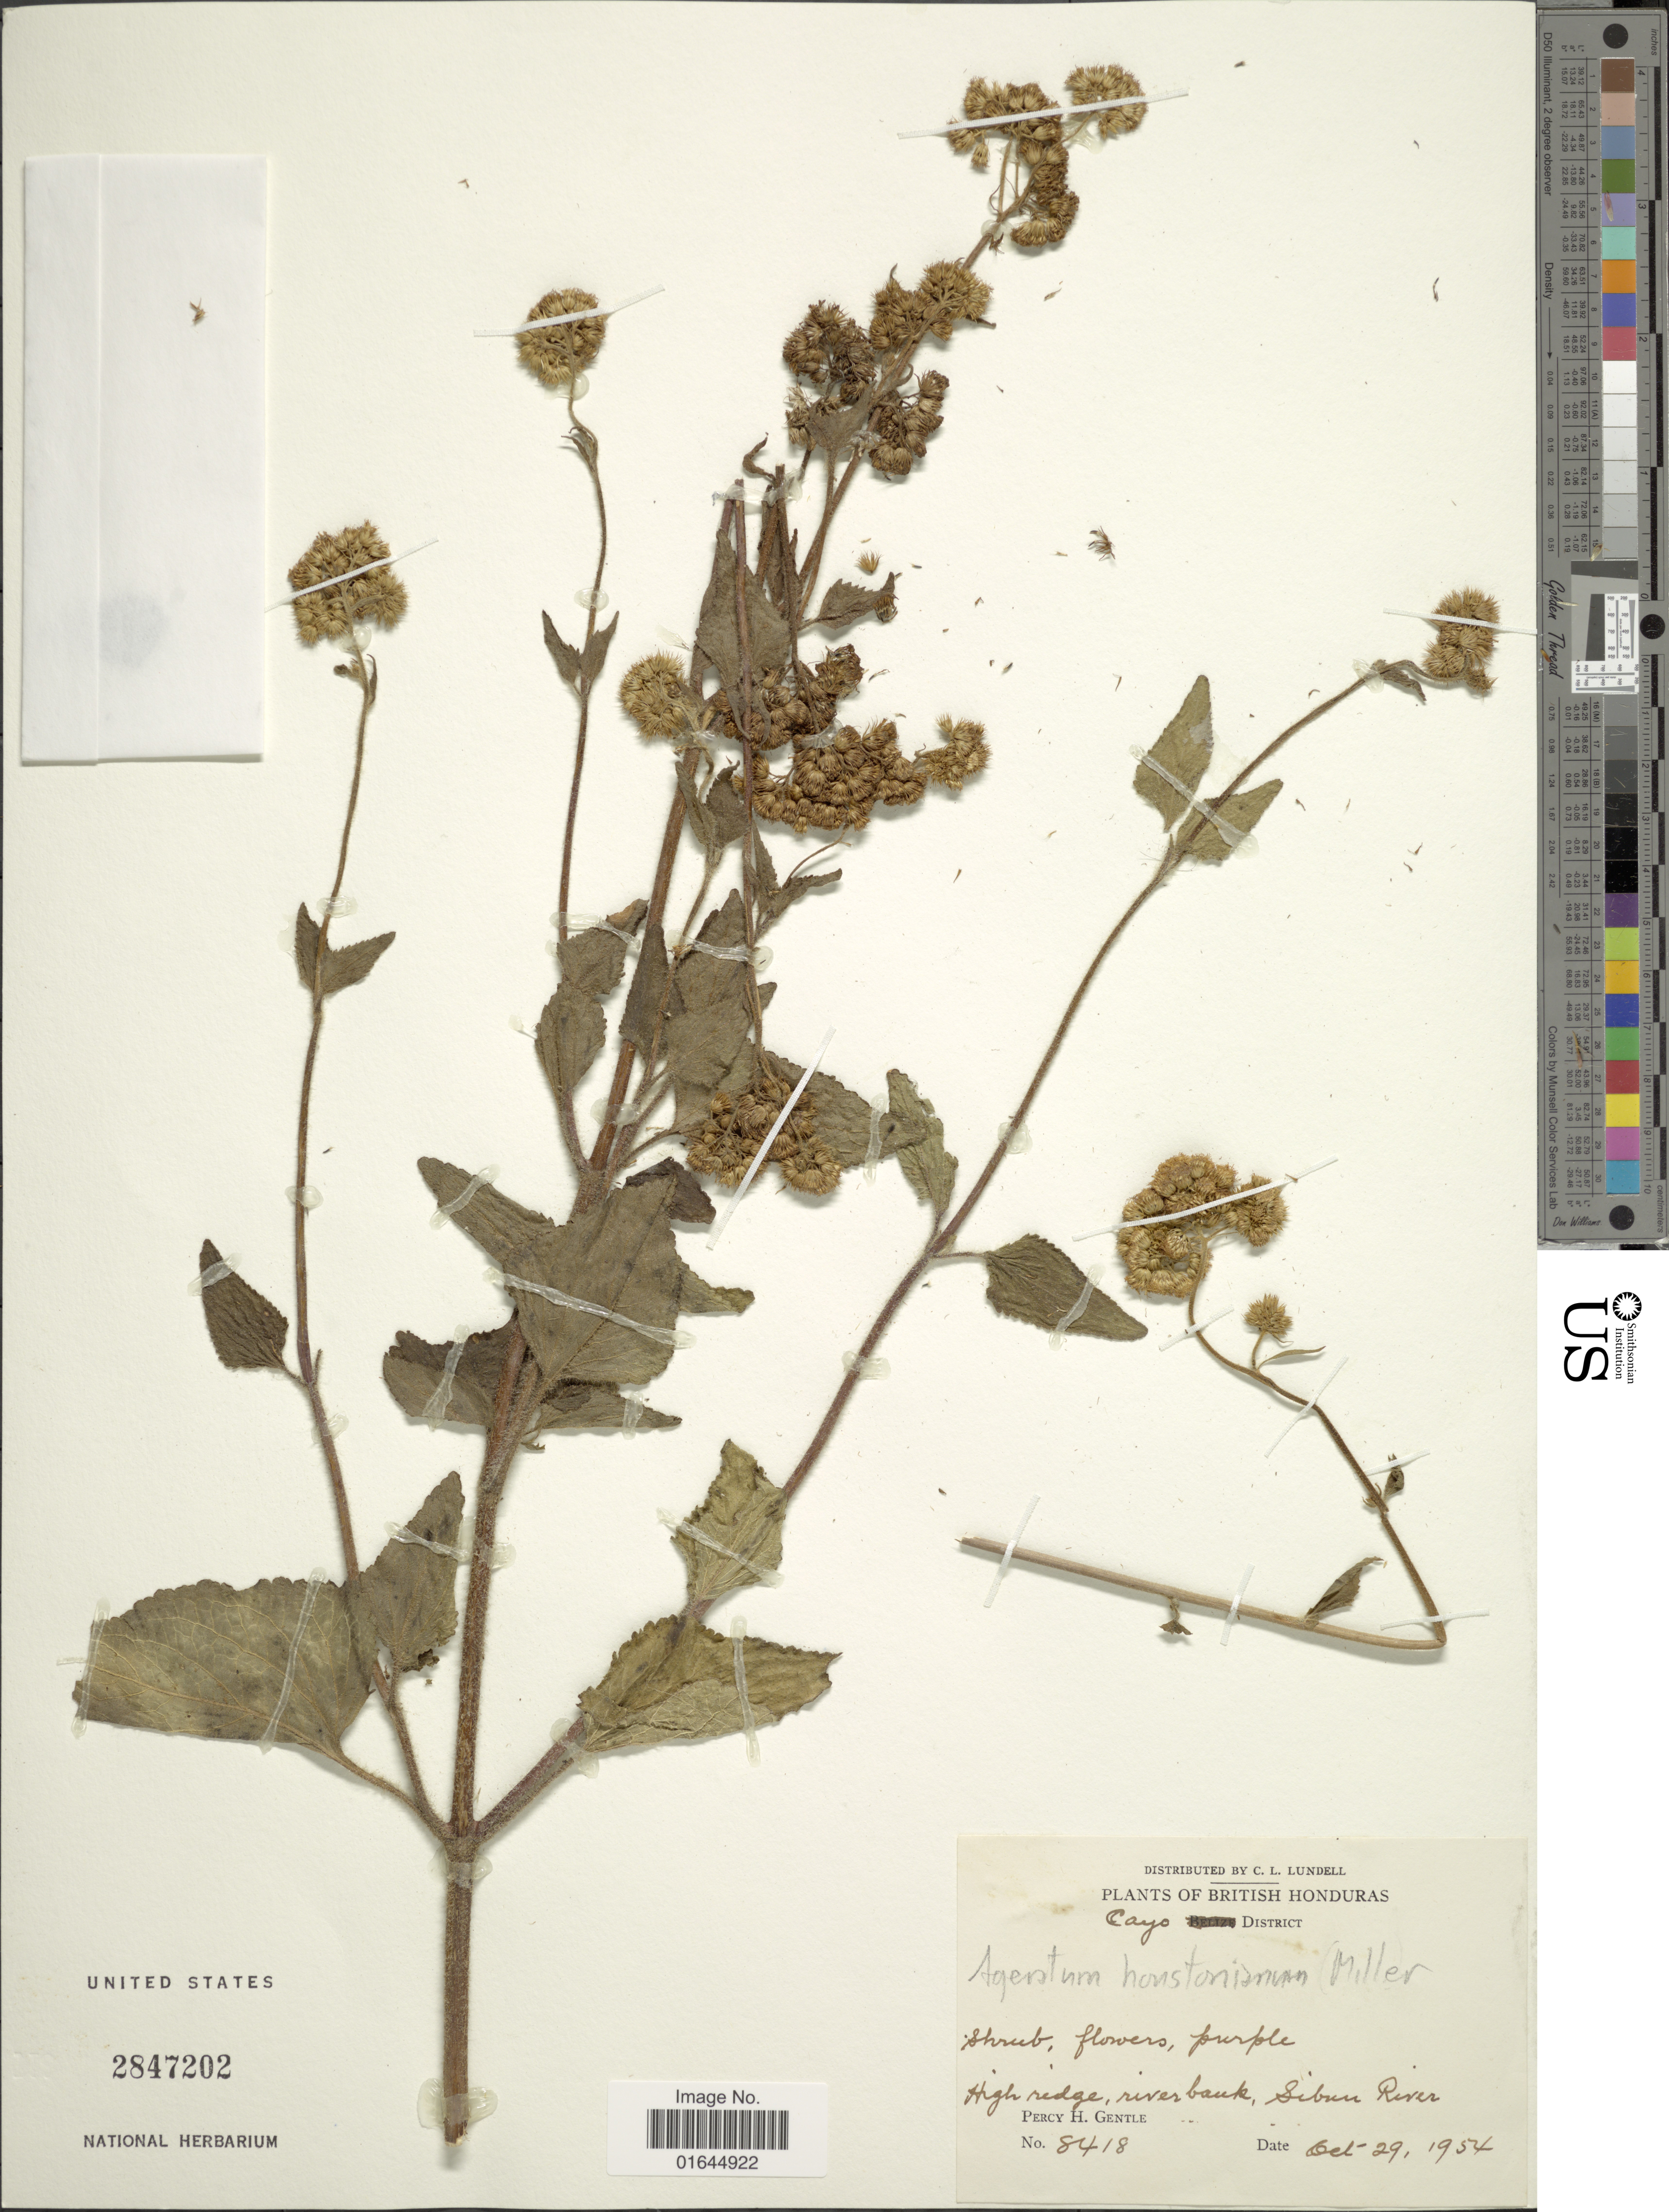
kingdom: Plantae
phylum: Tracheophyta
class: Magnoliopsida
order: Asterales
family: Asteraceae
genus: Ageratum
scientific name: Ageratum houstonianum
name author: Mill.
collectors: P. H. Gentle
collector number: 8418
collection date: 1954-10-29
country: Belize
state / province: Cayo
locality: British Honduras, high ridge, river banks, Sibun river.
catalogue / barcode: US 2847202